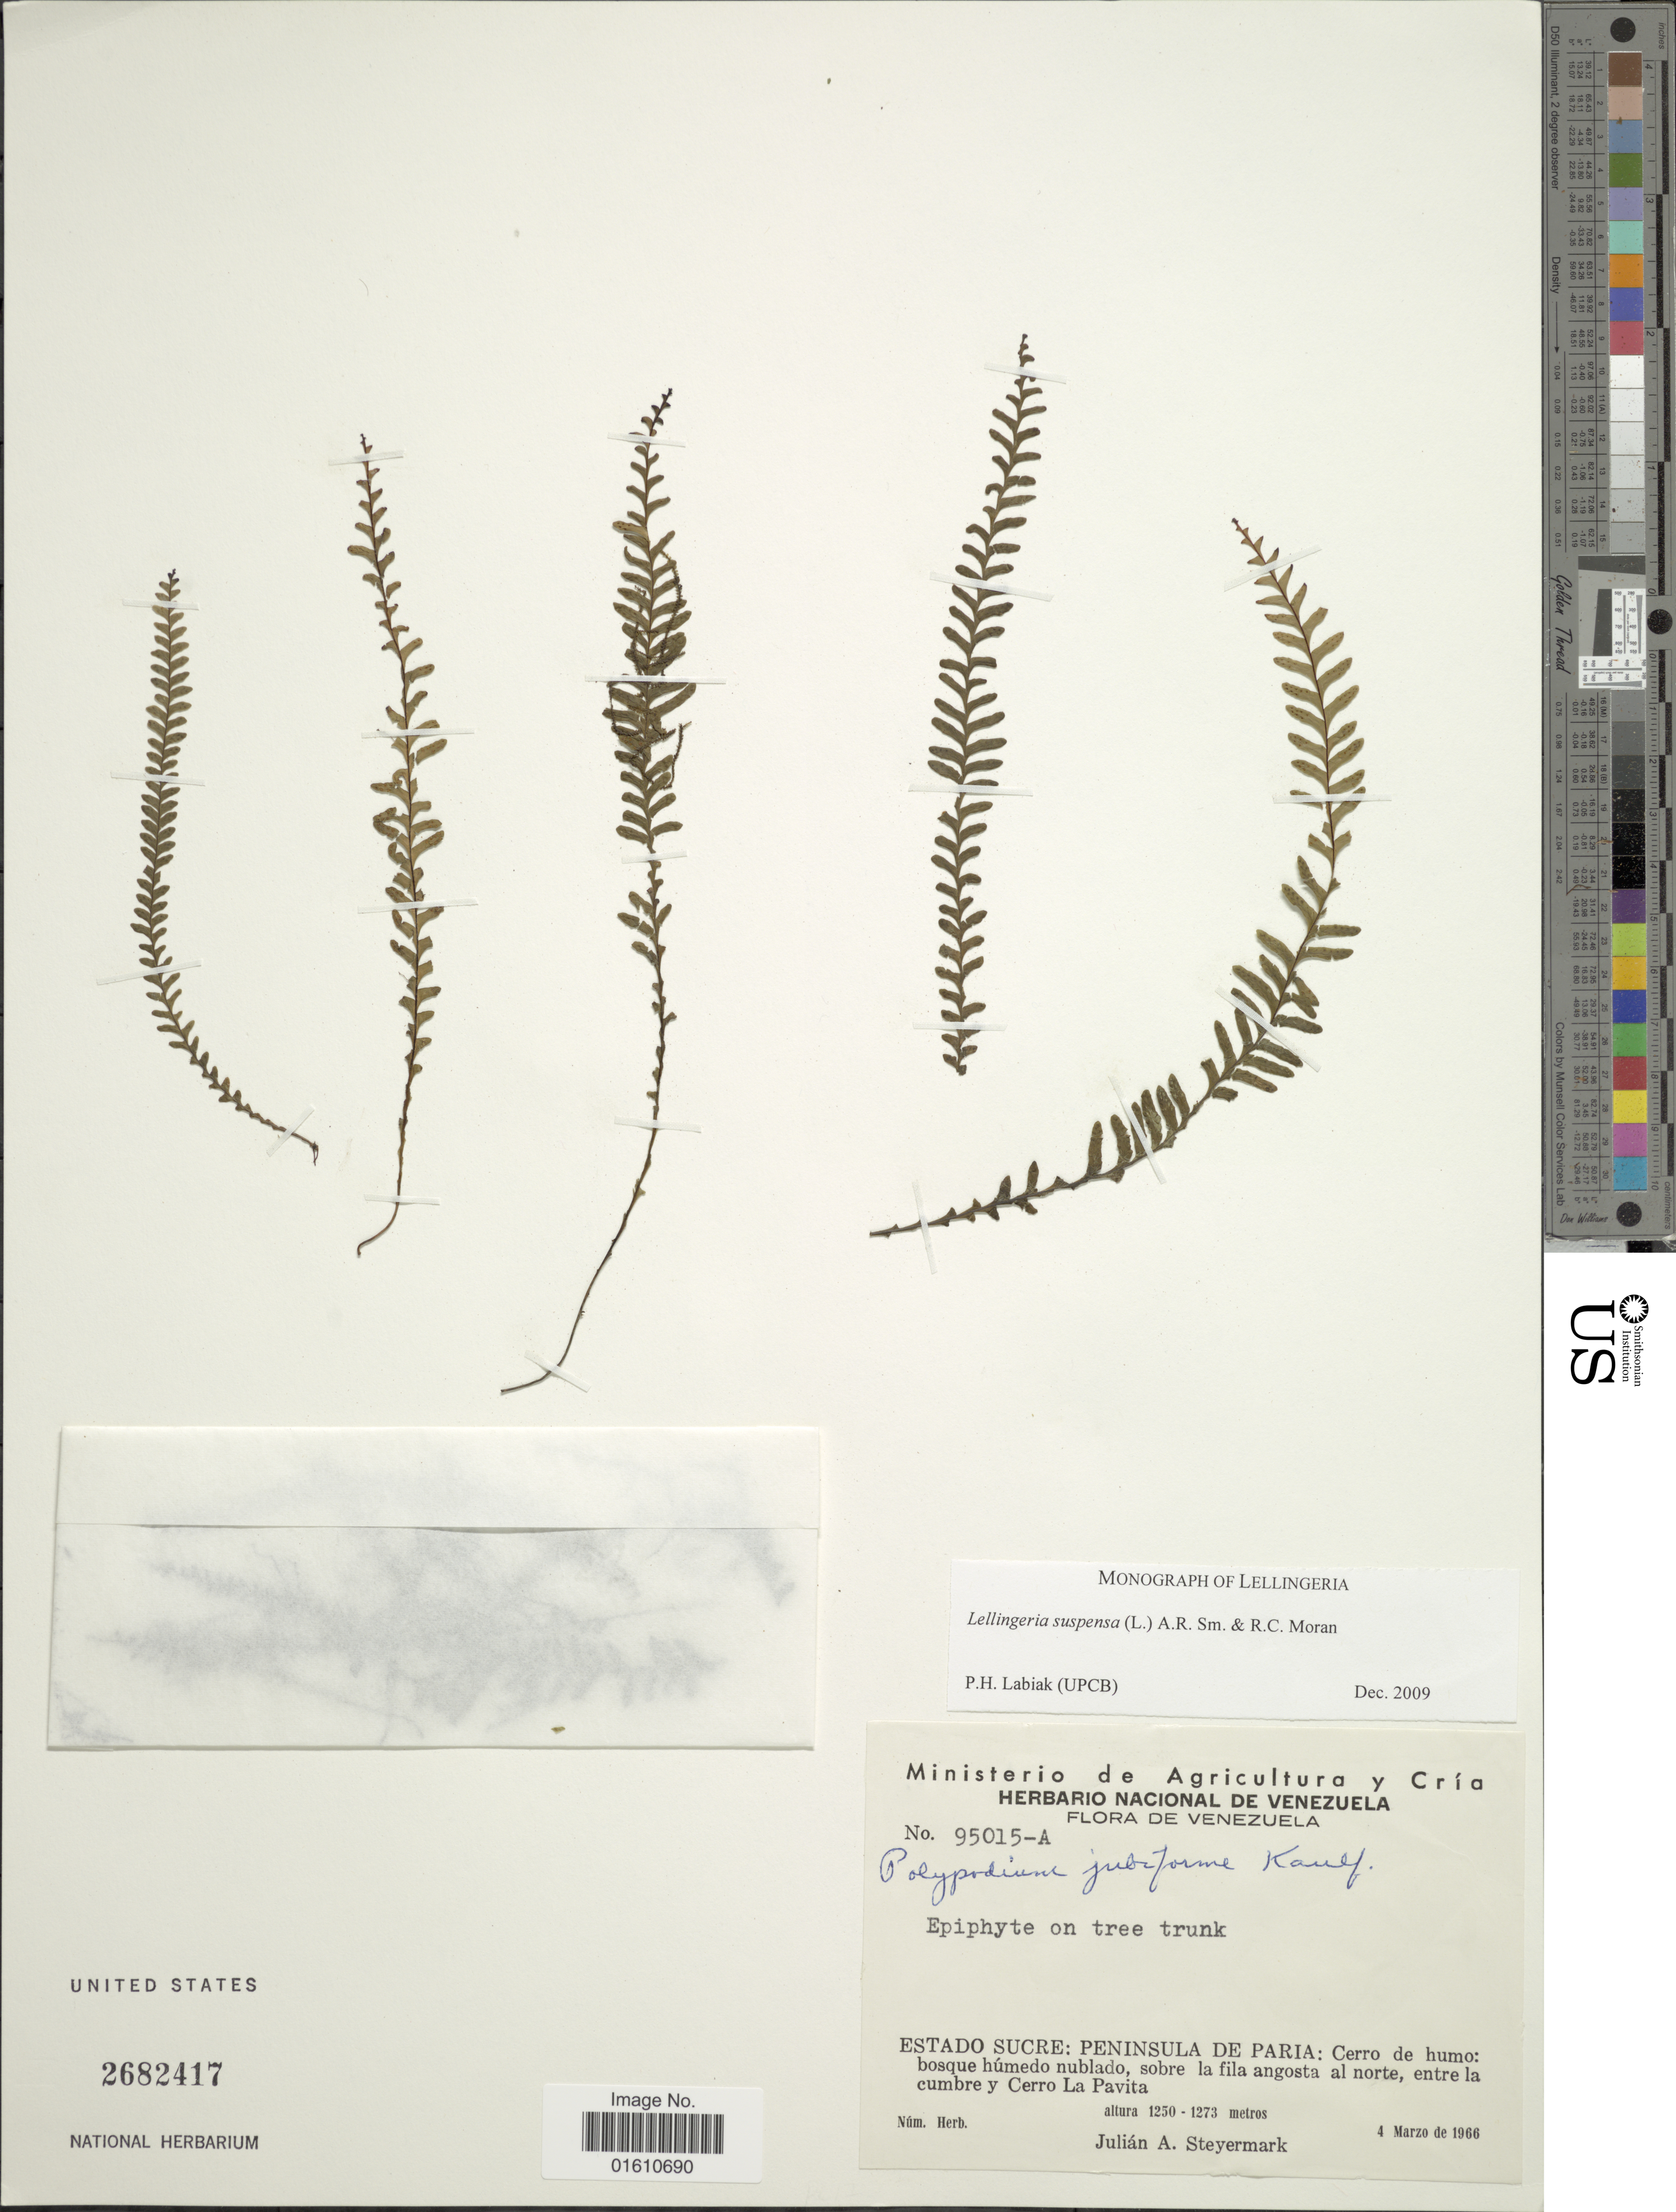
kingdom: Plantae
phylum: Tracheophyta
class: Polypodiopsida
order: Polypodiales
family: Polypodiaceae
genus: Lellingeria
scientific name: Lellingeria suspensa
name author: (L.) A.R. Sm. & R.C. Moran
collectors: J. Steyermark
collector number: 95015-A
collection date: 1966-03-04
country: Venezuela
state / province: Sucre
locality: Estado Sucre: Peninsula De Paria: Cerro de humo: bosque humedo nublado, sobre la fila angosta al norte, entre la cumbre y Cerro La Pavita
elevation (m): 1250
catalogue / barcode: US 2682417